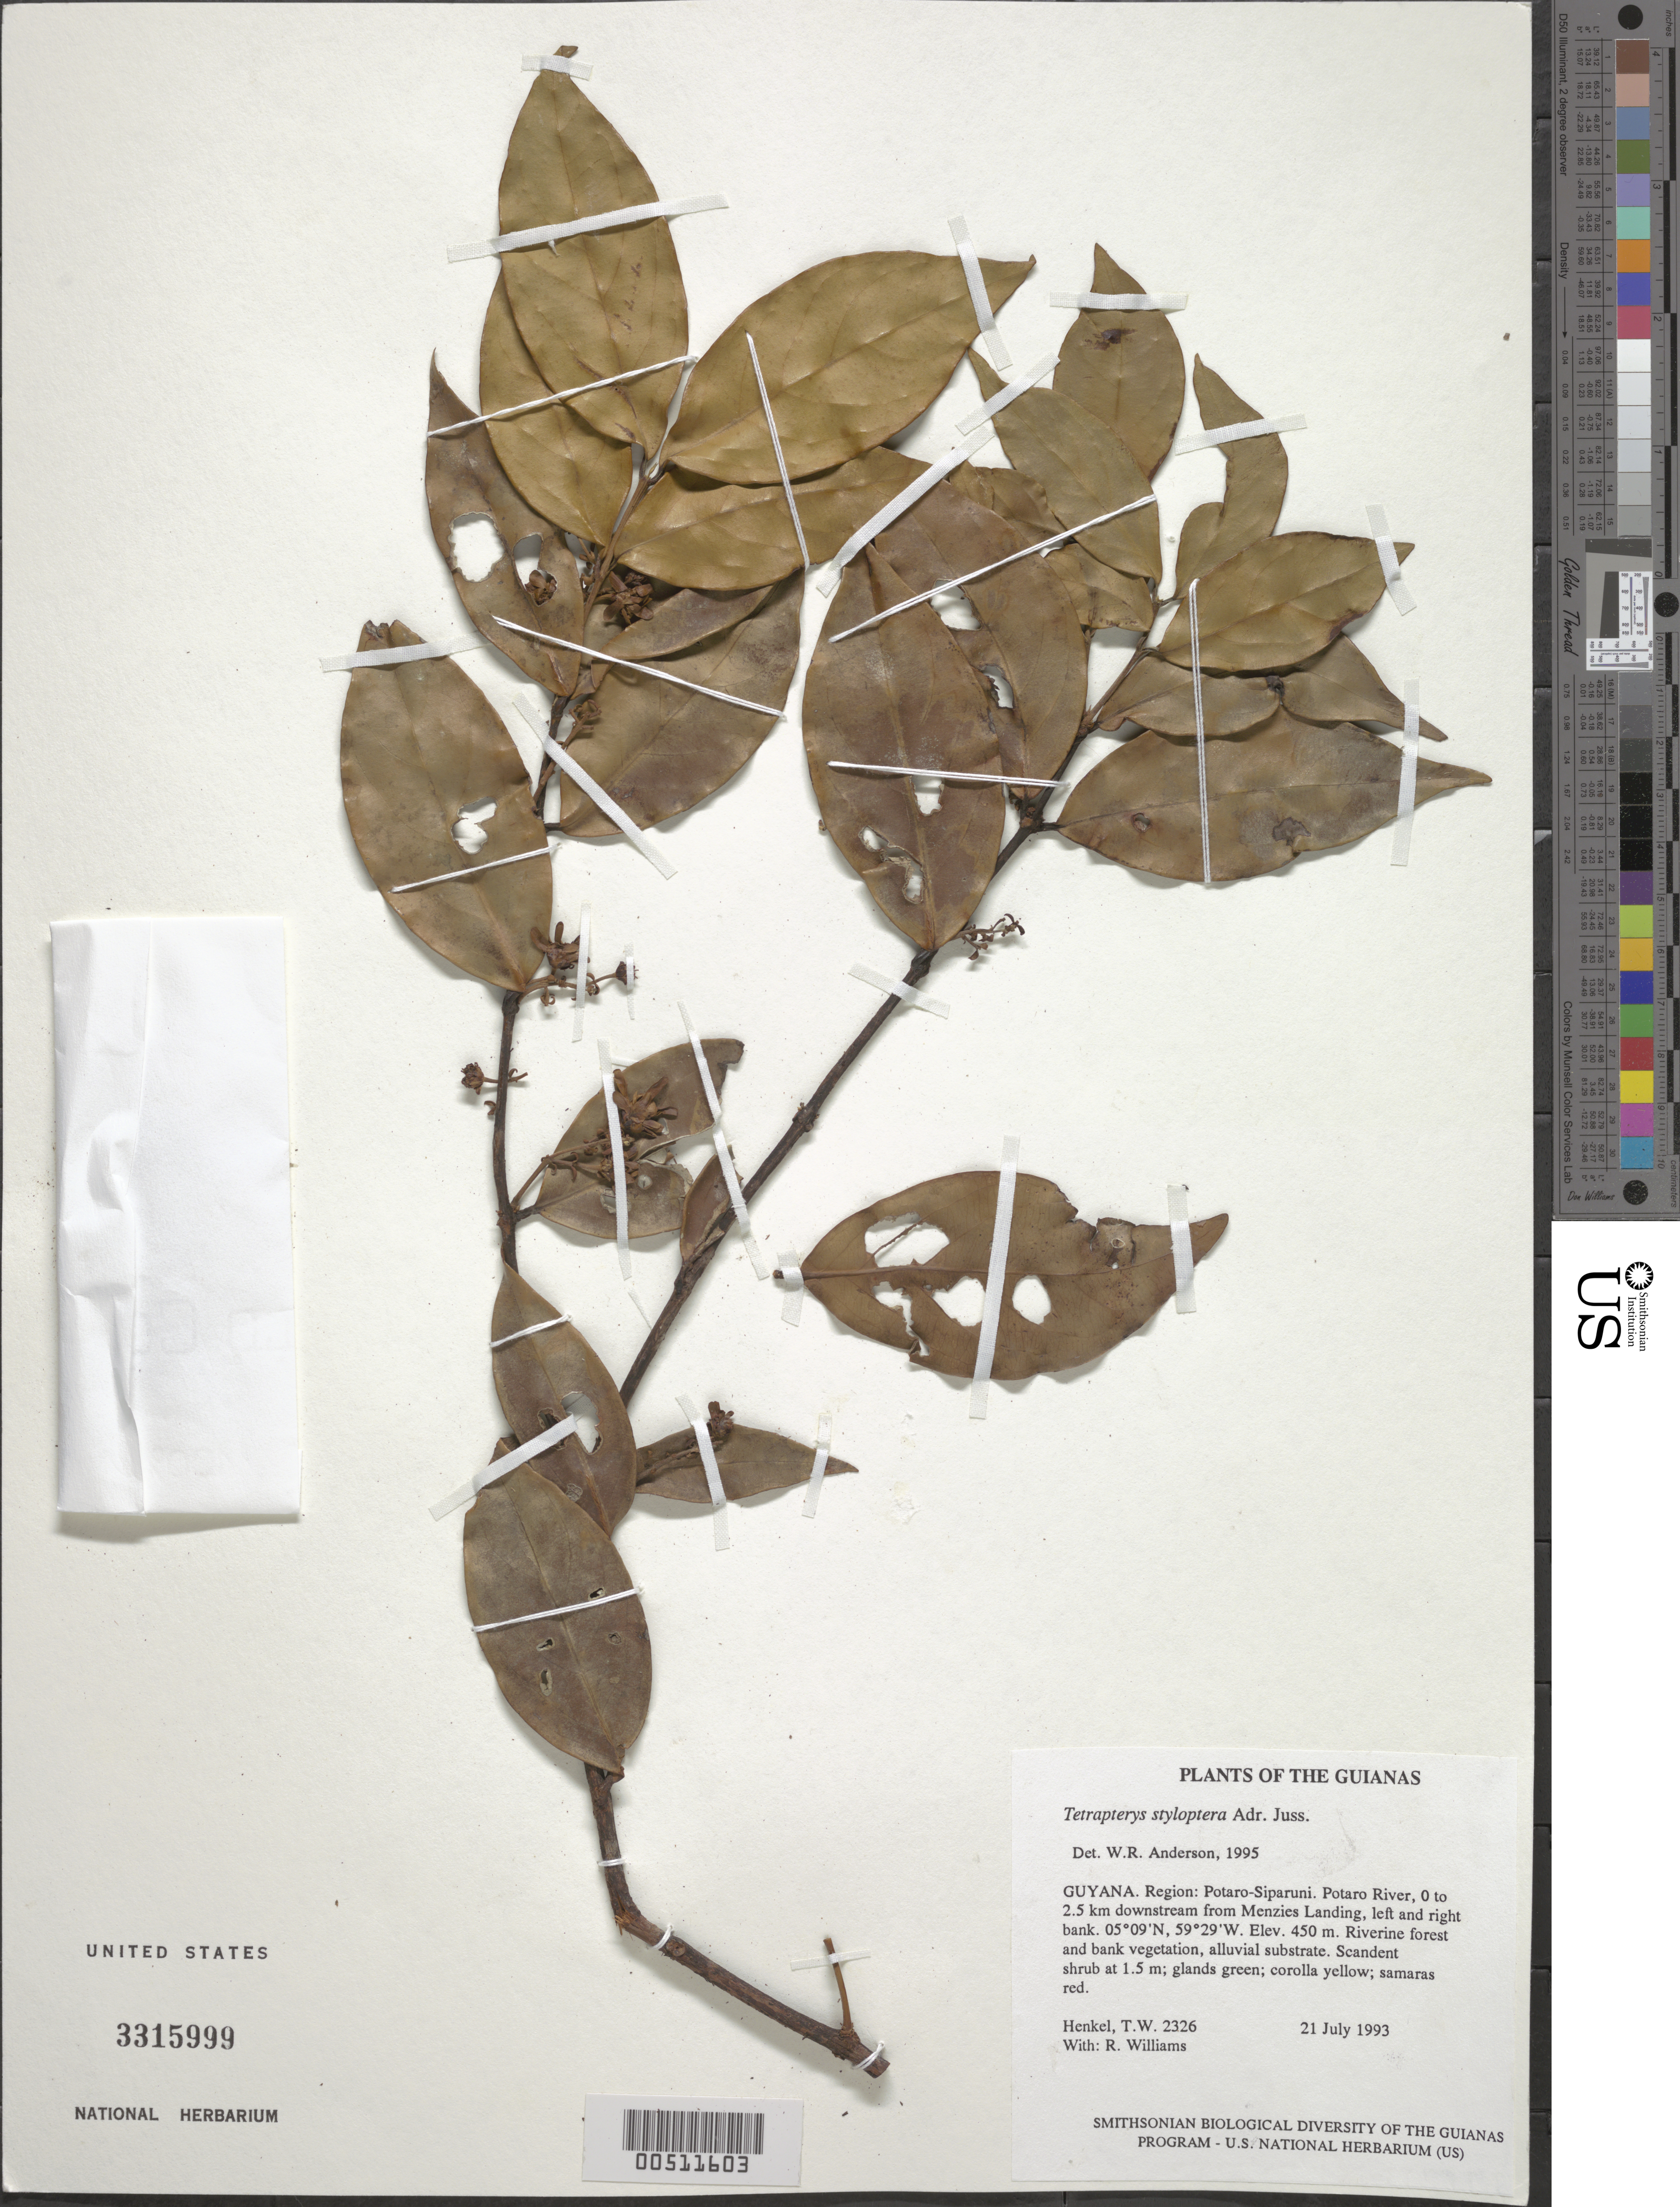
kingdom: Plantae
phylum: Tracheophyta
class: Magnoliopsida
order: Malpighiales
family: Malpighiaceae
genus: Glicophyllum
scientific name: Glicophyllum stylopterum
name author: (A. Juss.) R.F. Almeida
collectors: T. Henkel & R. Williams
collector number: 2326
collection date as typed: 21 July 1993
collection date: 1993-07-21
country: Guyana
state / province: Potaro-Siparuni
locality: Potaro River, 0 to 2.5 km downstream from Menzies Landing, left and right bank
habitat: Riverine forest and bank vegetation, alluvial substrate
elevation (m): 450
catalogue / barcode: US 3315999